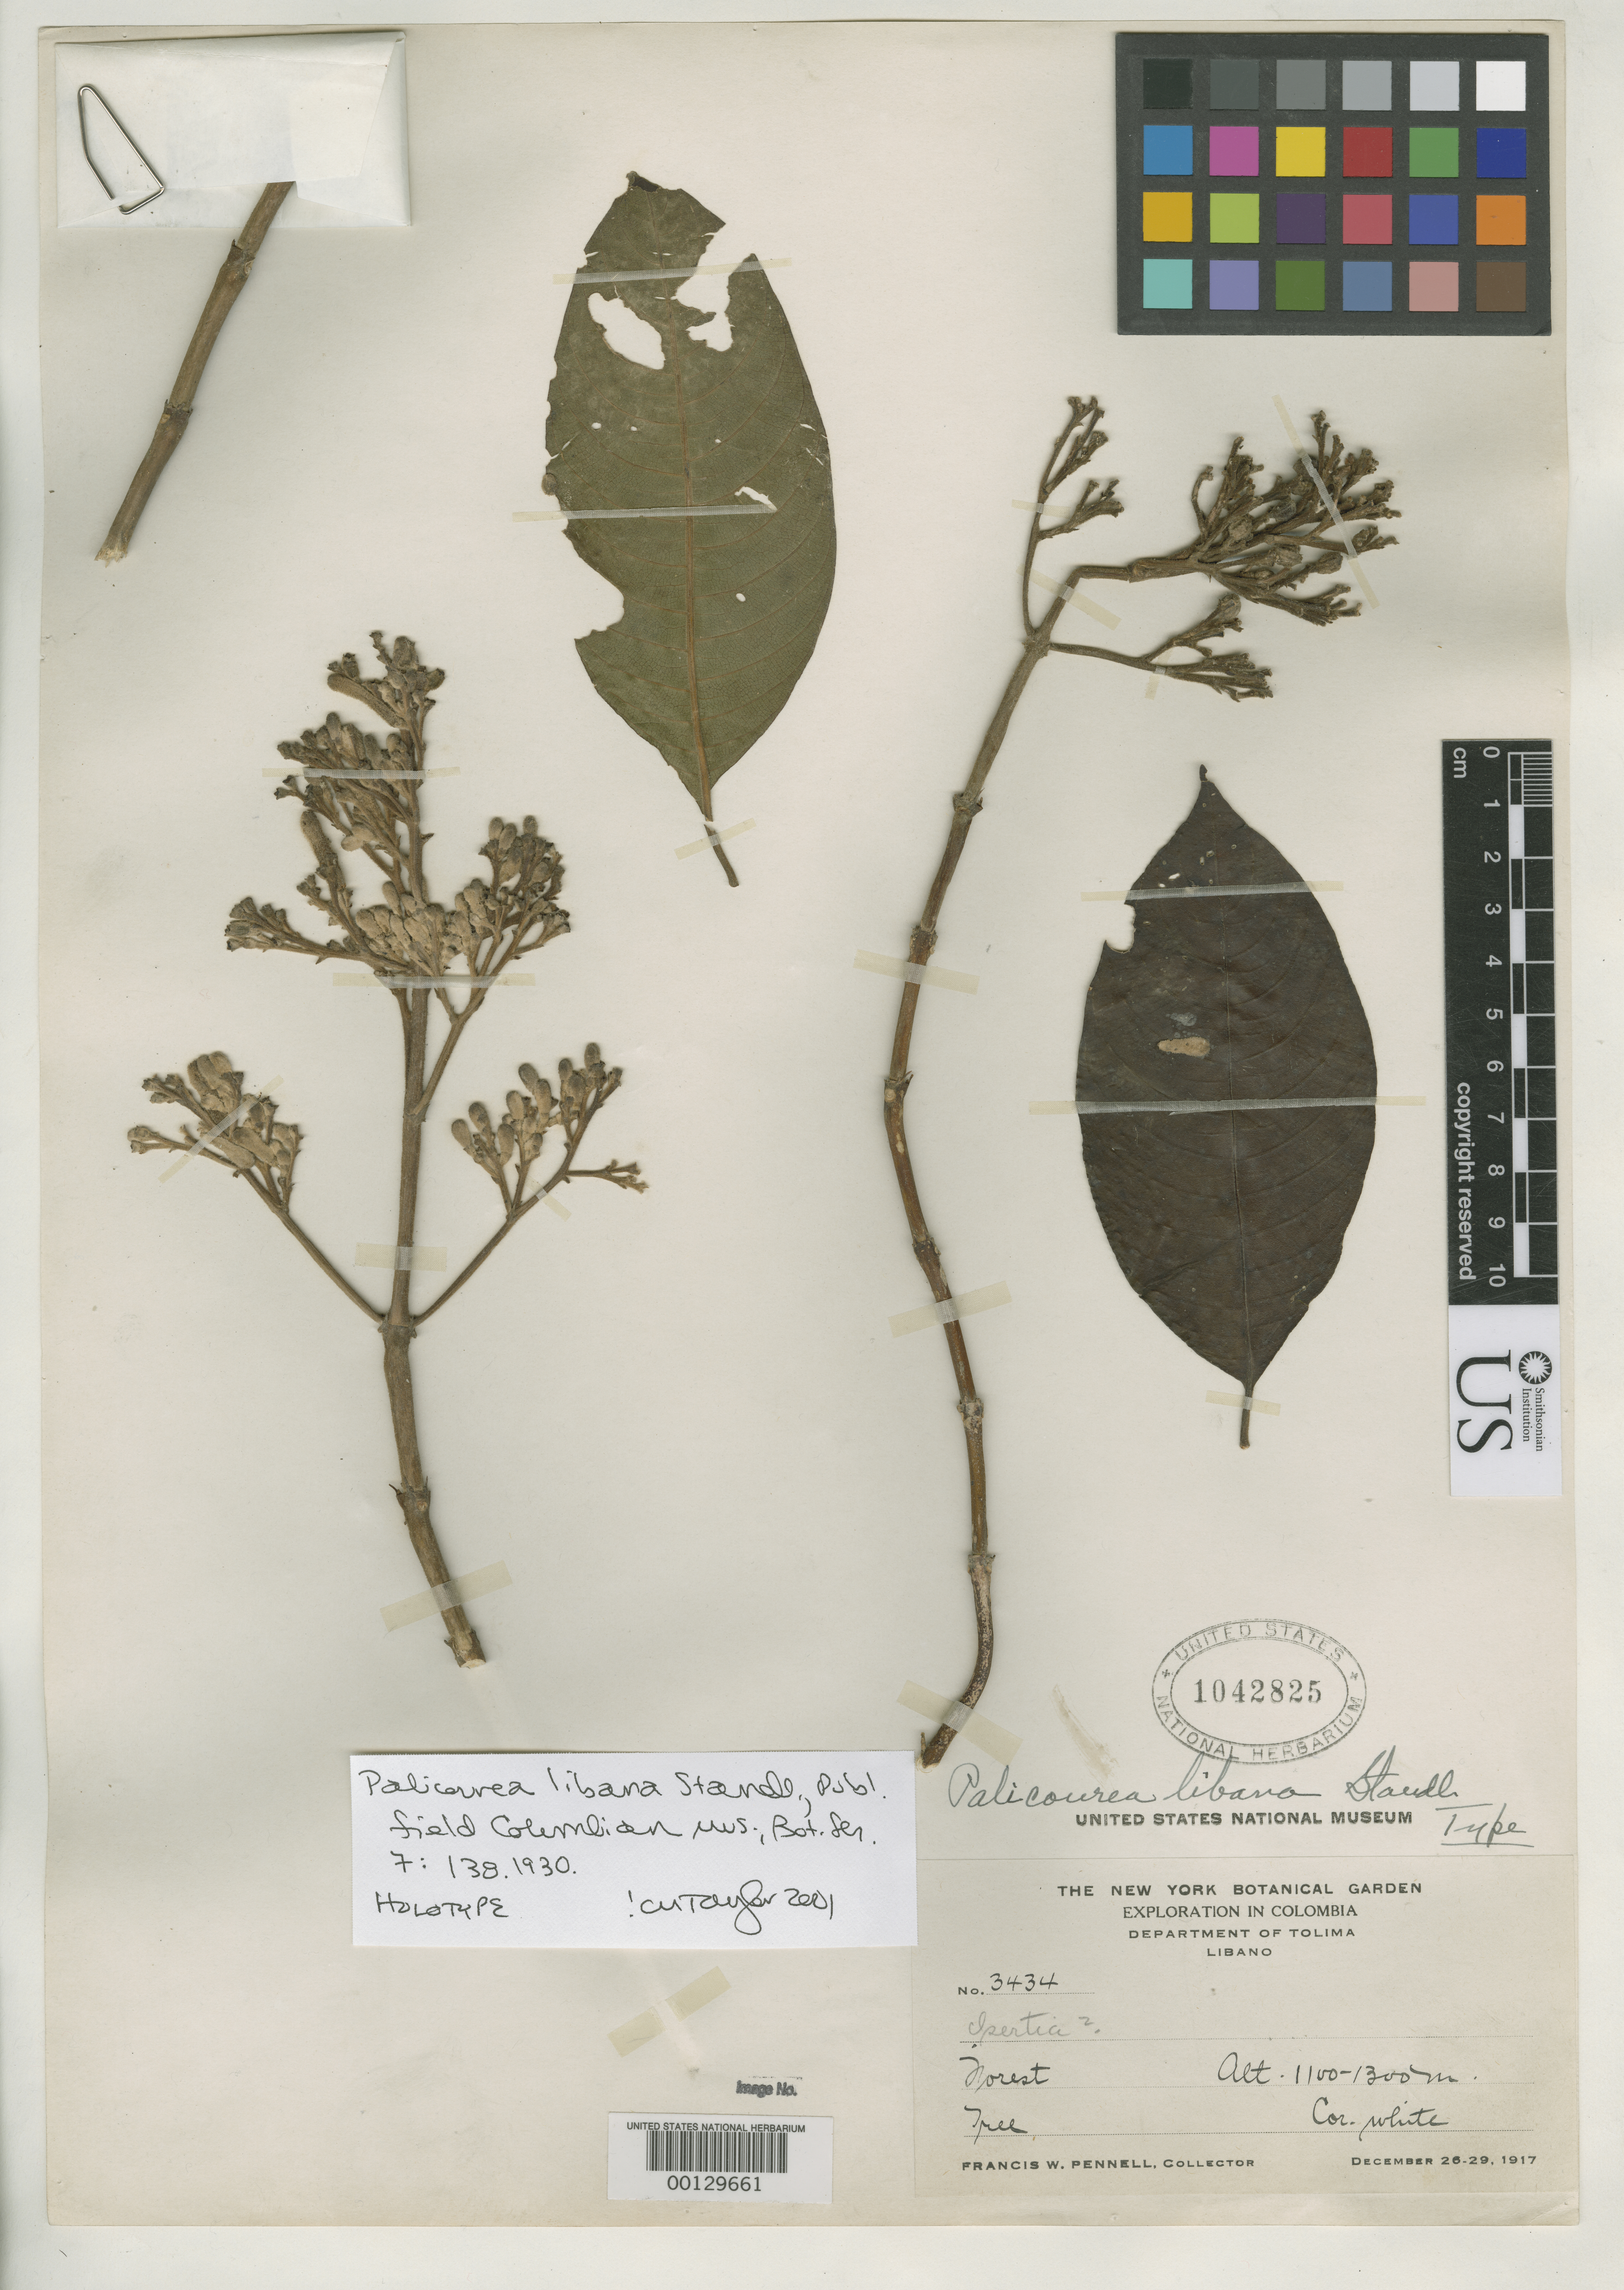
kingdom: Plantae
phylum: Tracheophyta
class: Magnoliopsida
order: Gentianales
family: Rubiaceae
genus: Palicourea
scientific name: Palicourea libana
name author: Standl.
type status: Holotype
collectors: F. W. Pennell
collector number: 3434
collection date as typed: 26 Dec 1917 to 29 Dec 1917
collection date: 1917-12-26/1917-12-29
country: Colombia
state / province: Tolima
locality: Libano.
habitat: Forest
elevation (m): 1100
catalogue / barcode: US 1042825